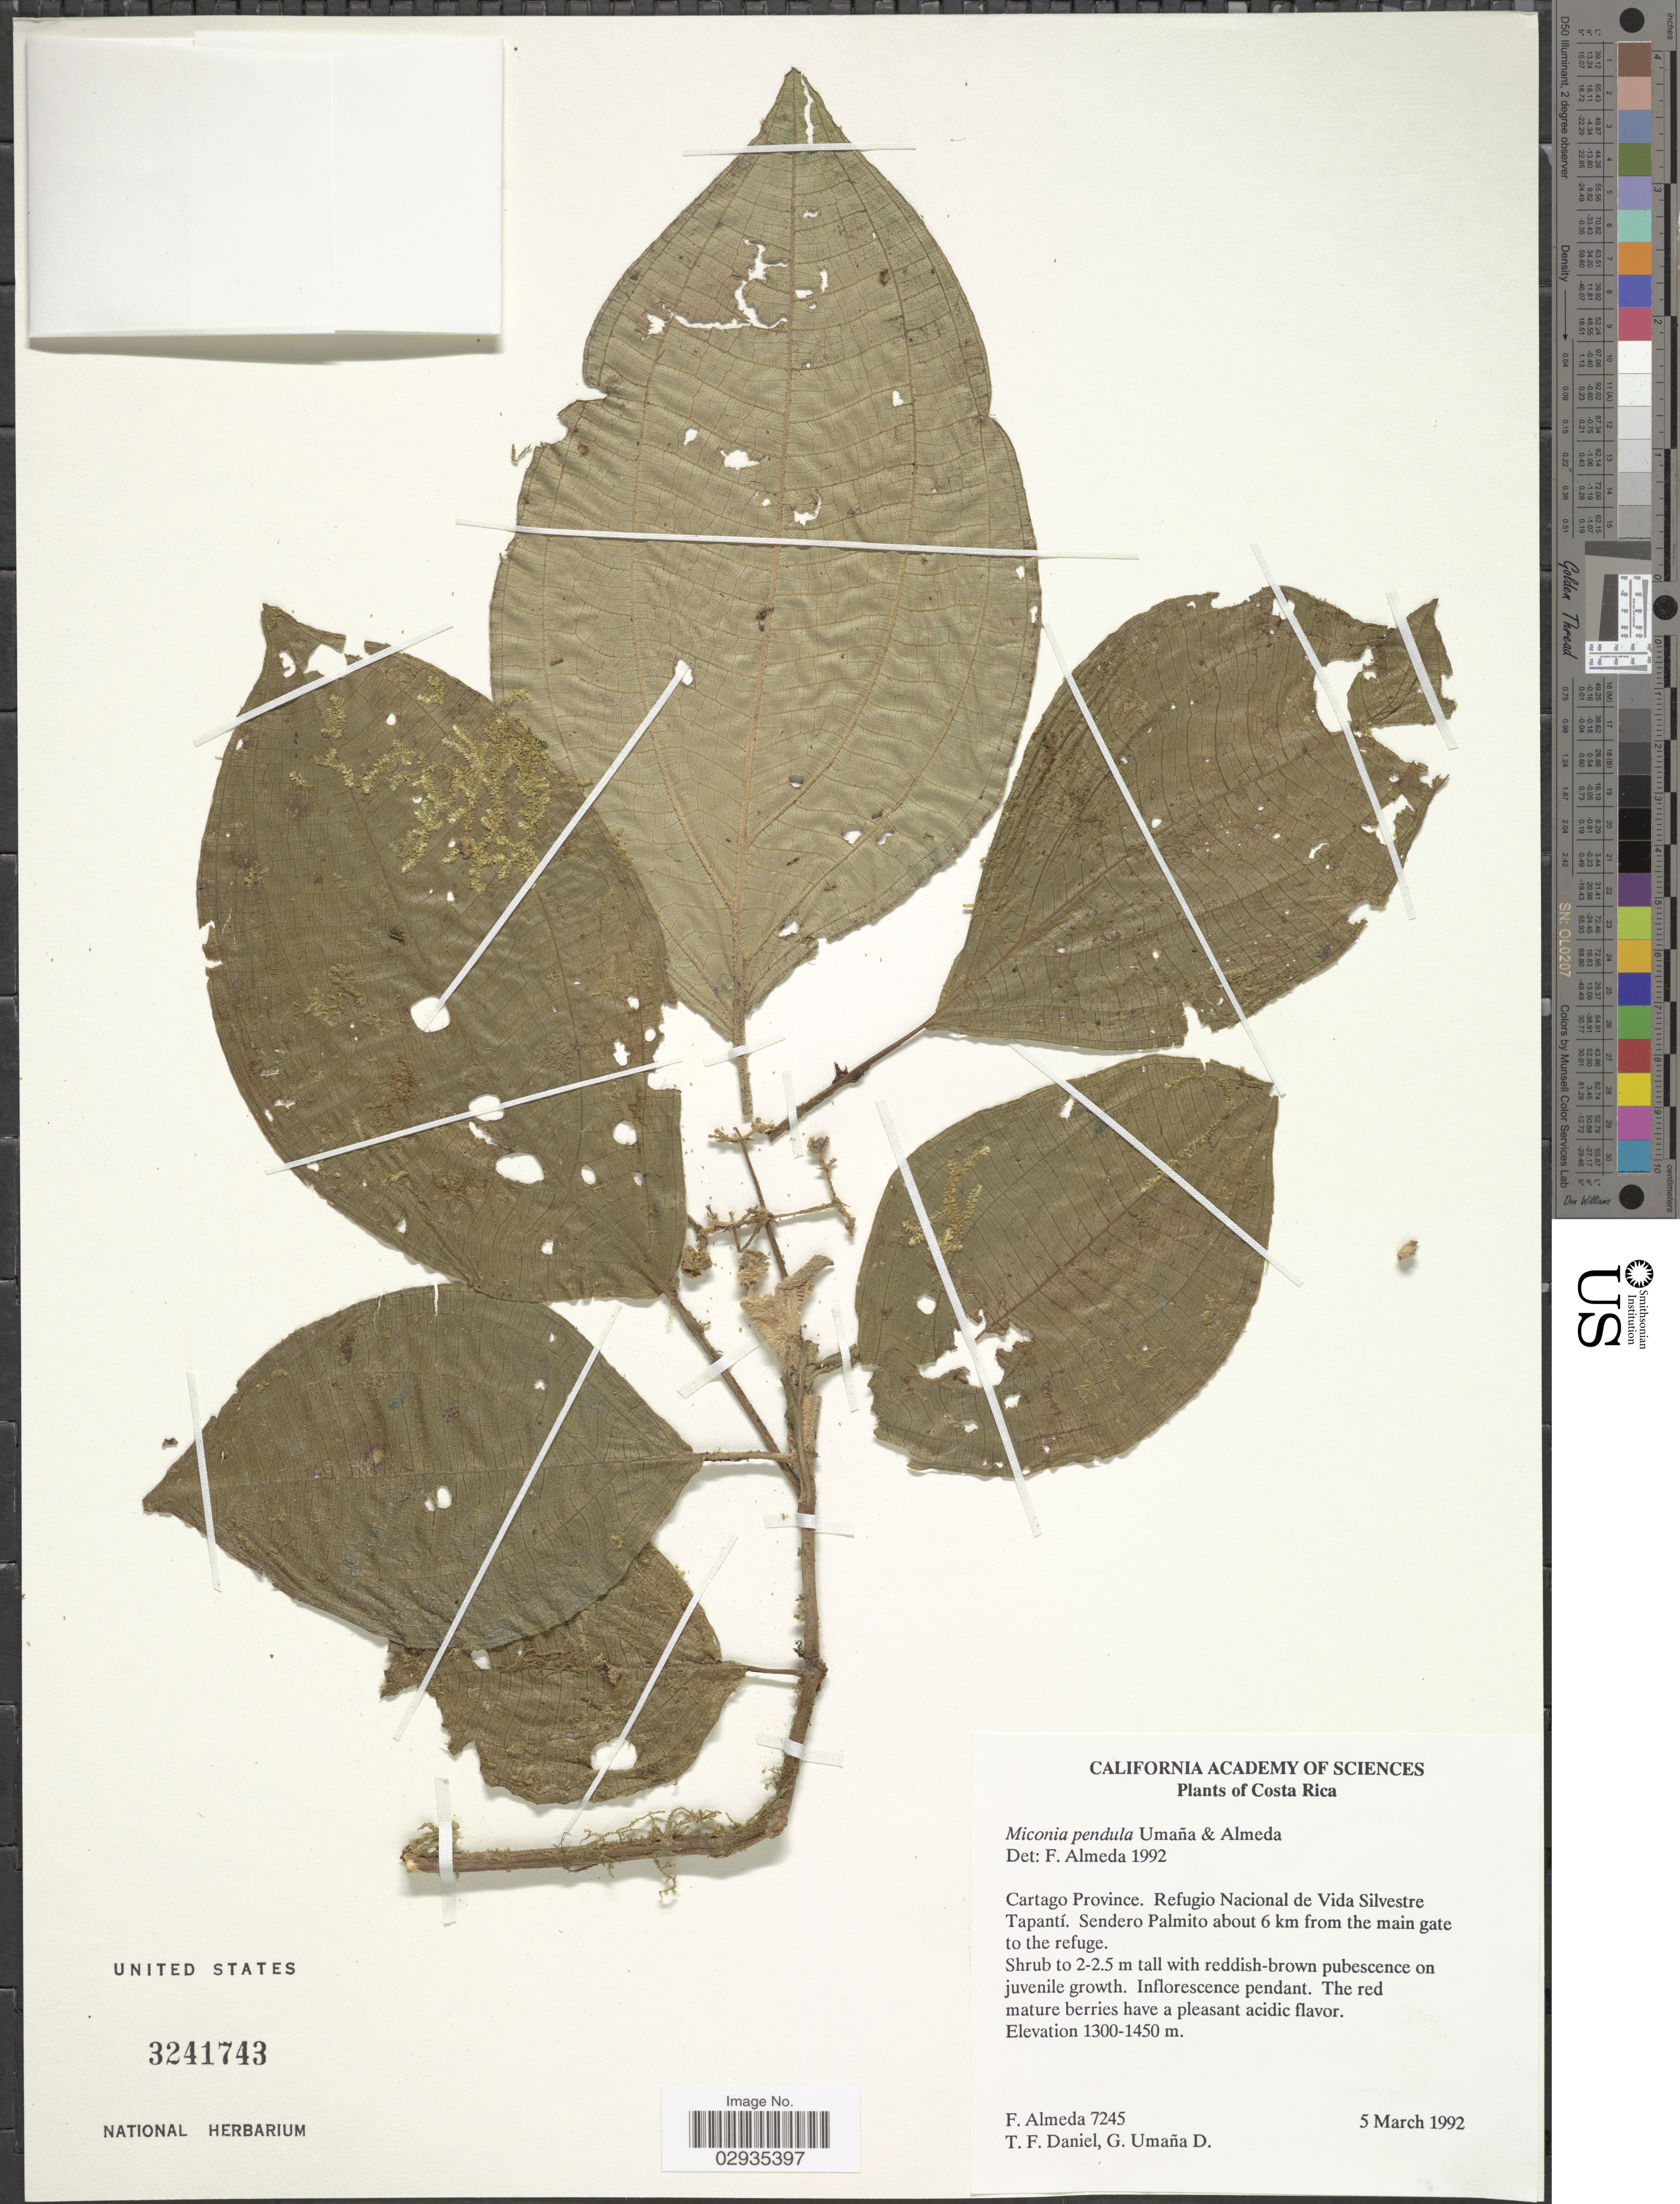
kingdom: Plantae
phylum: Tracheophyta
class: Magnoliopsida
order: Myrtales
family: Melastomataceae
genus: Miconia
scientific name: Miconia pendula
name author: Umaña & Almeda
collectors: F. Almeda, T. F. Daniel & G. M. Umaña D.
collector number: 7245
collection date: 1992-03-05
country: Costa Rica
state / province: Cartago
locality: Refugio Nacional de Vida Silvestre Tapantí, Sendero Palmito about 6 km from the main gate to the refuge.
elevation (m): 1300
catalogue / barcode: US 3241743